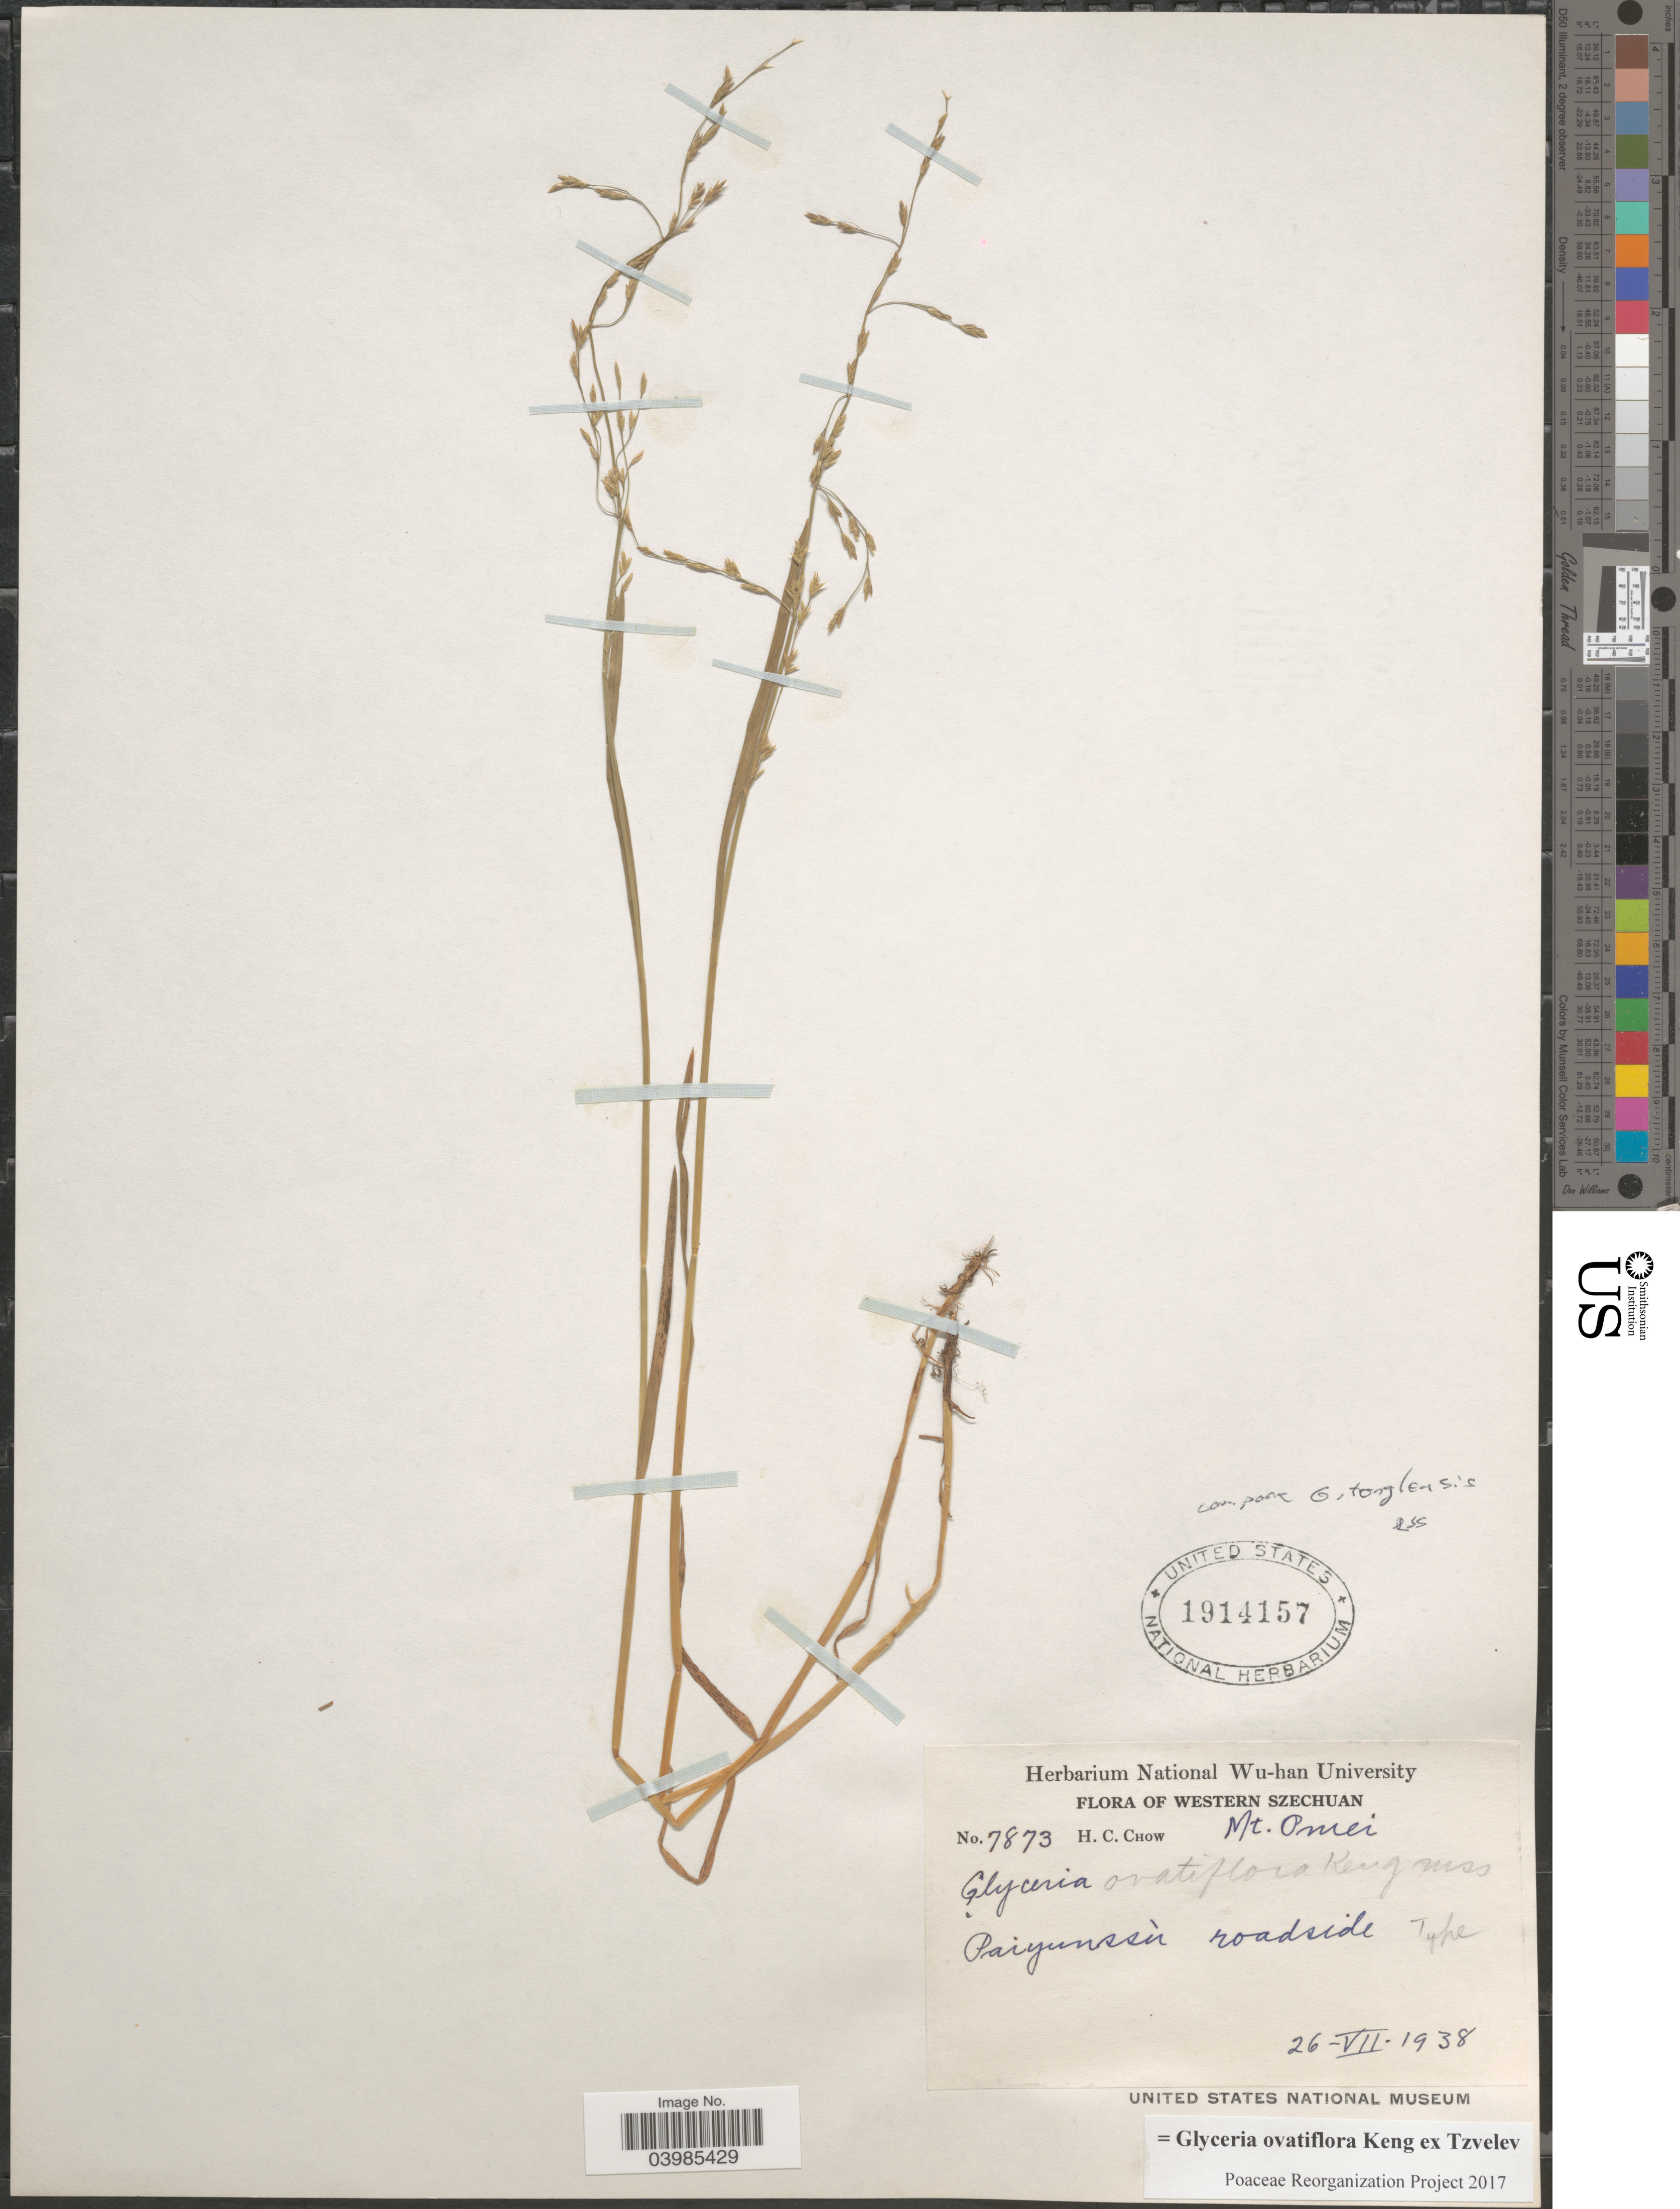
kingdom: Plantae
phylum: Tracheophyta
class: Liliopsida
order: Poales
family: Poaceae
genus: Glyceria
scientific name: Glyceria ovatiflora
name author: Keng ex Tzvelev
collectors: H. Chow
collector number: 7873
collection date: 1938-07-26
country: China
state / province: Sichuan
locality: Western Szechuan. Mt. Omei. Paiyunssú roadside.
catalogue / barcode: US 1914157